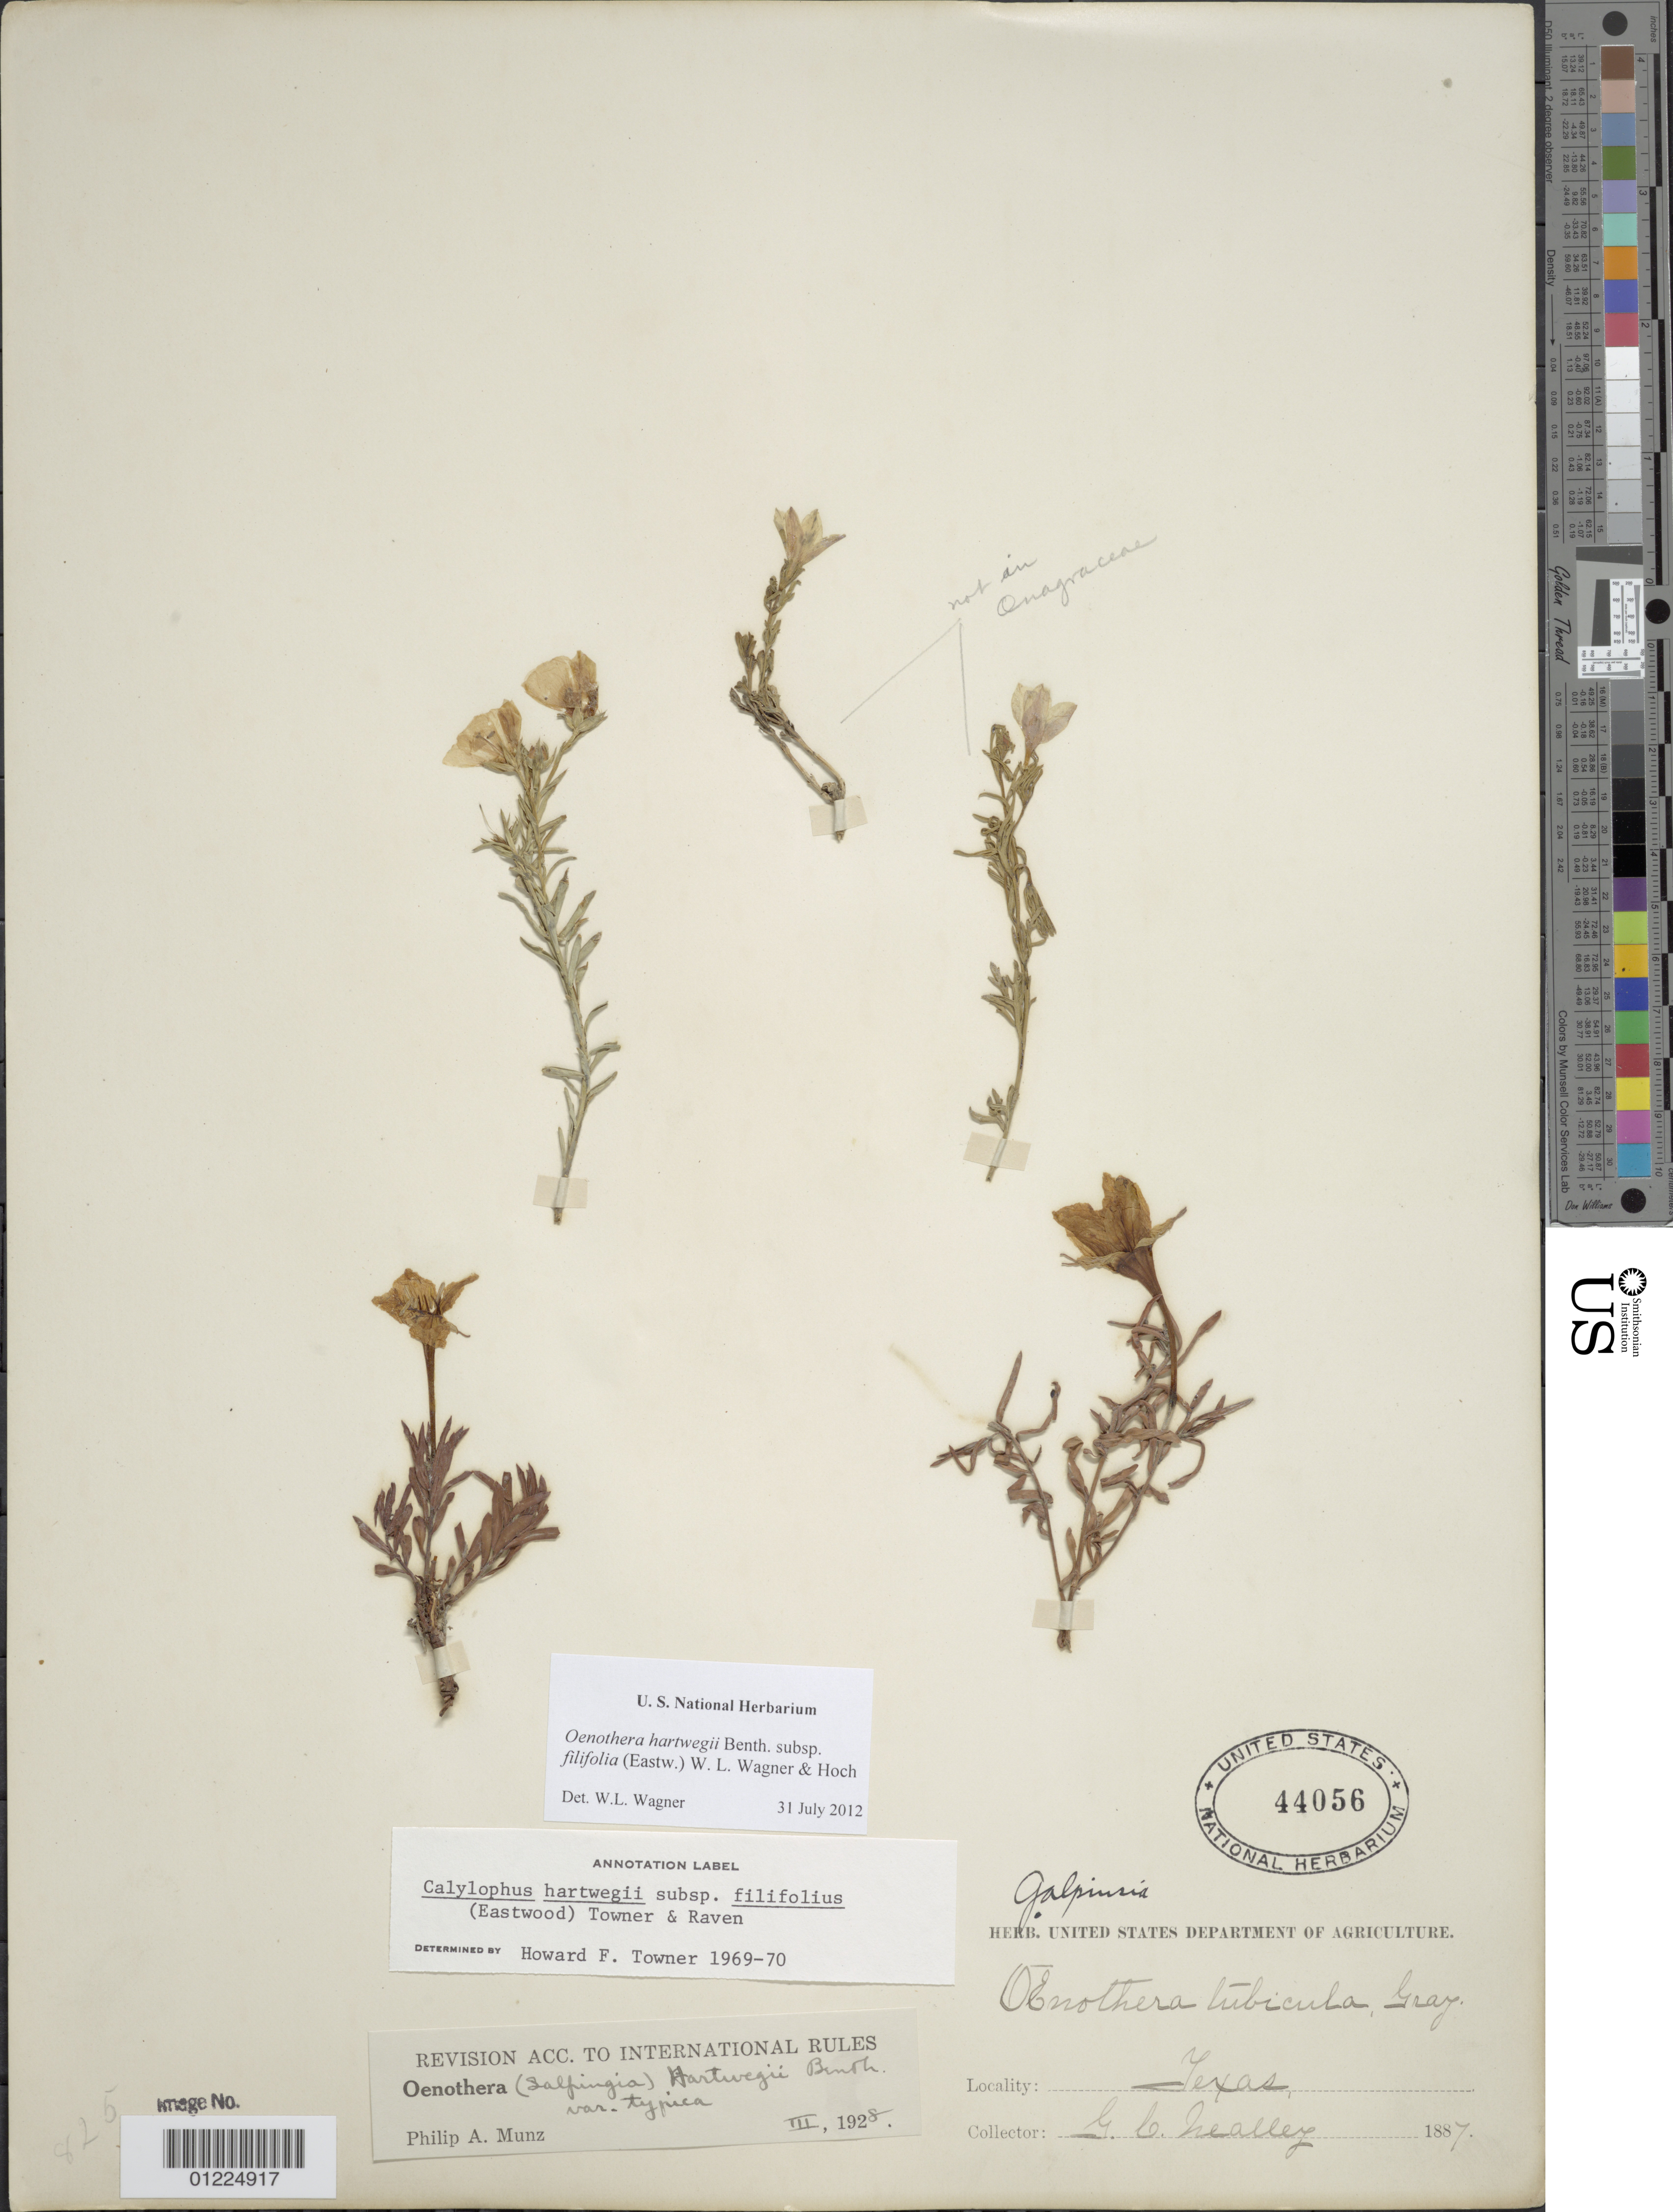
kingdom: Plantae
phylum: Tracheophyta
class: Magnoliopsida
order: Myrtales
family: Onagraceae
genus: Oenothera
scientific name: Oenothera hartwegii subsp. hartwegii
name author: Benth.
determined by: Cooper, B. J.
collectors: G. C. Nealley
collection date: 1887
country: United States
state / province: Texas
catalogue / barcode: US 44056